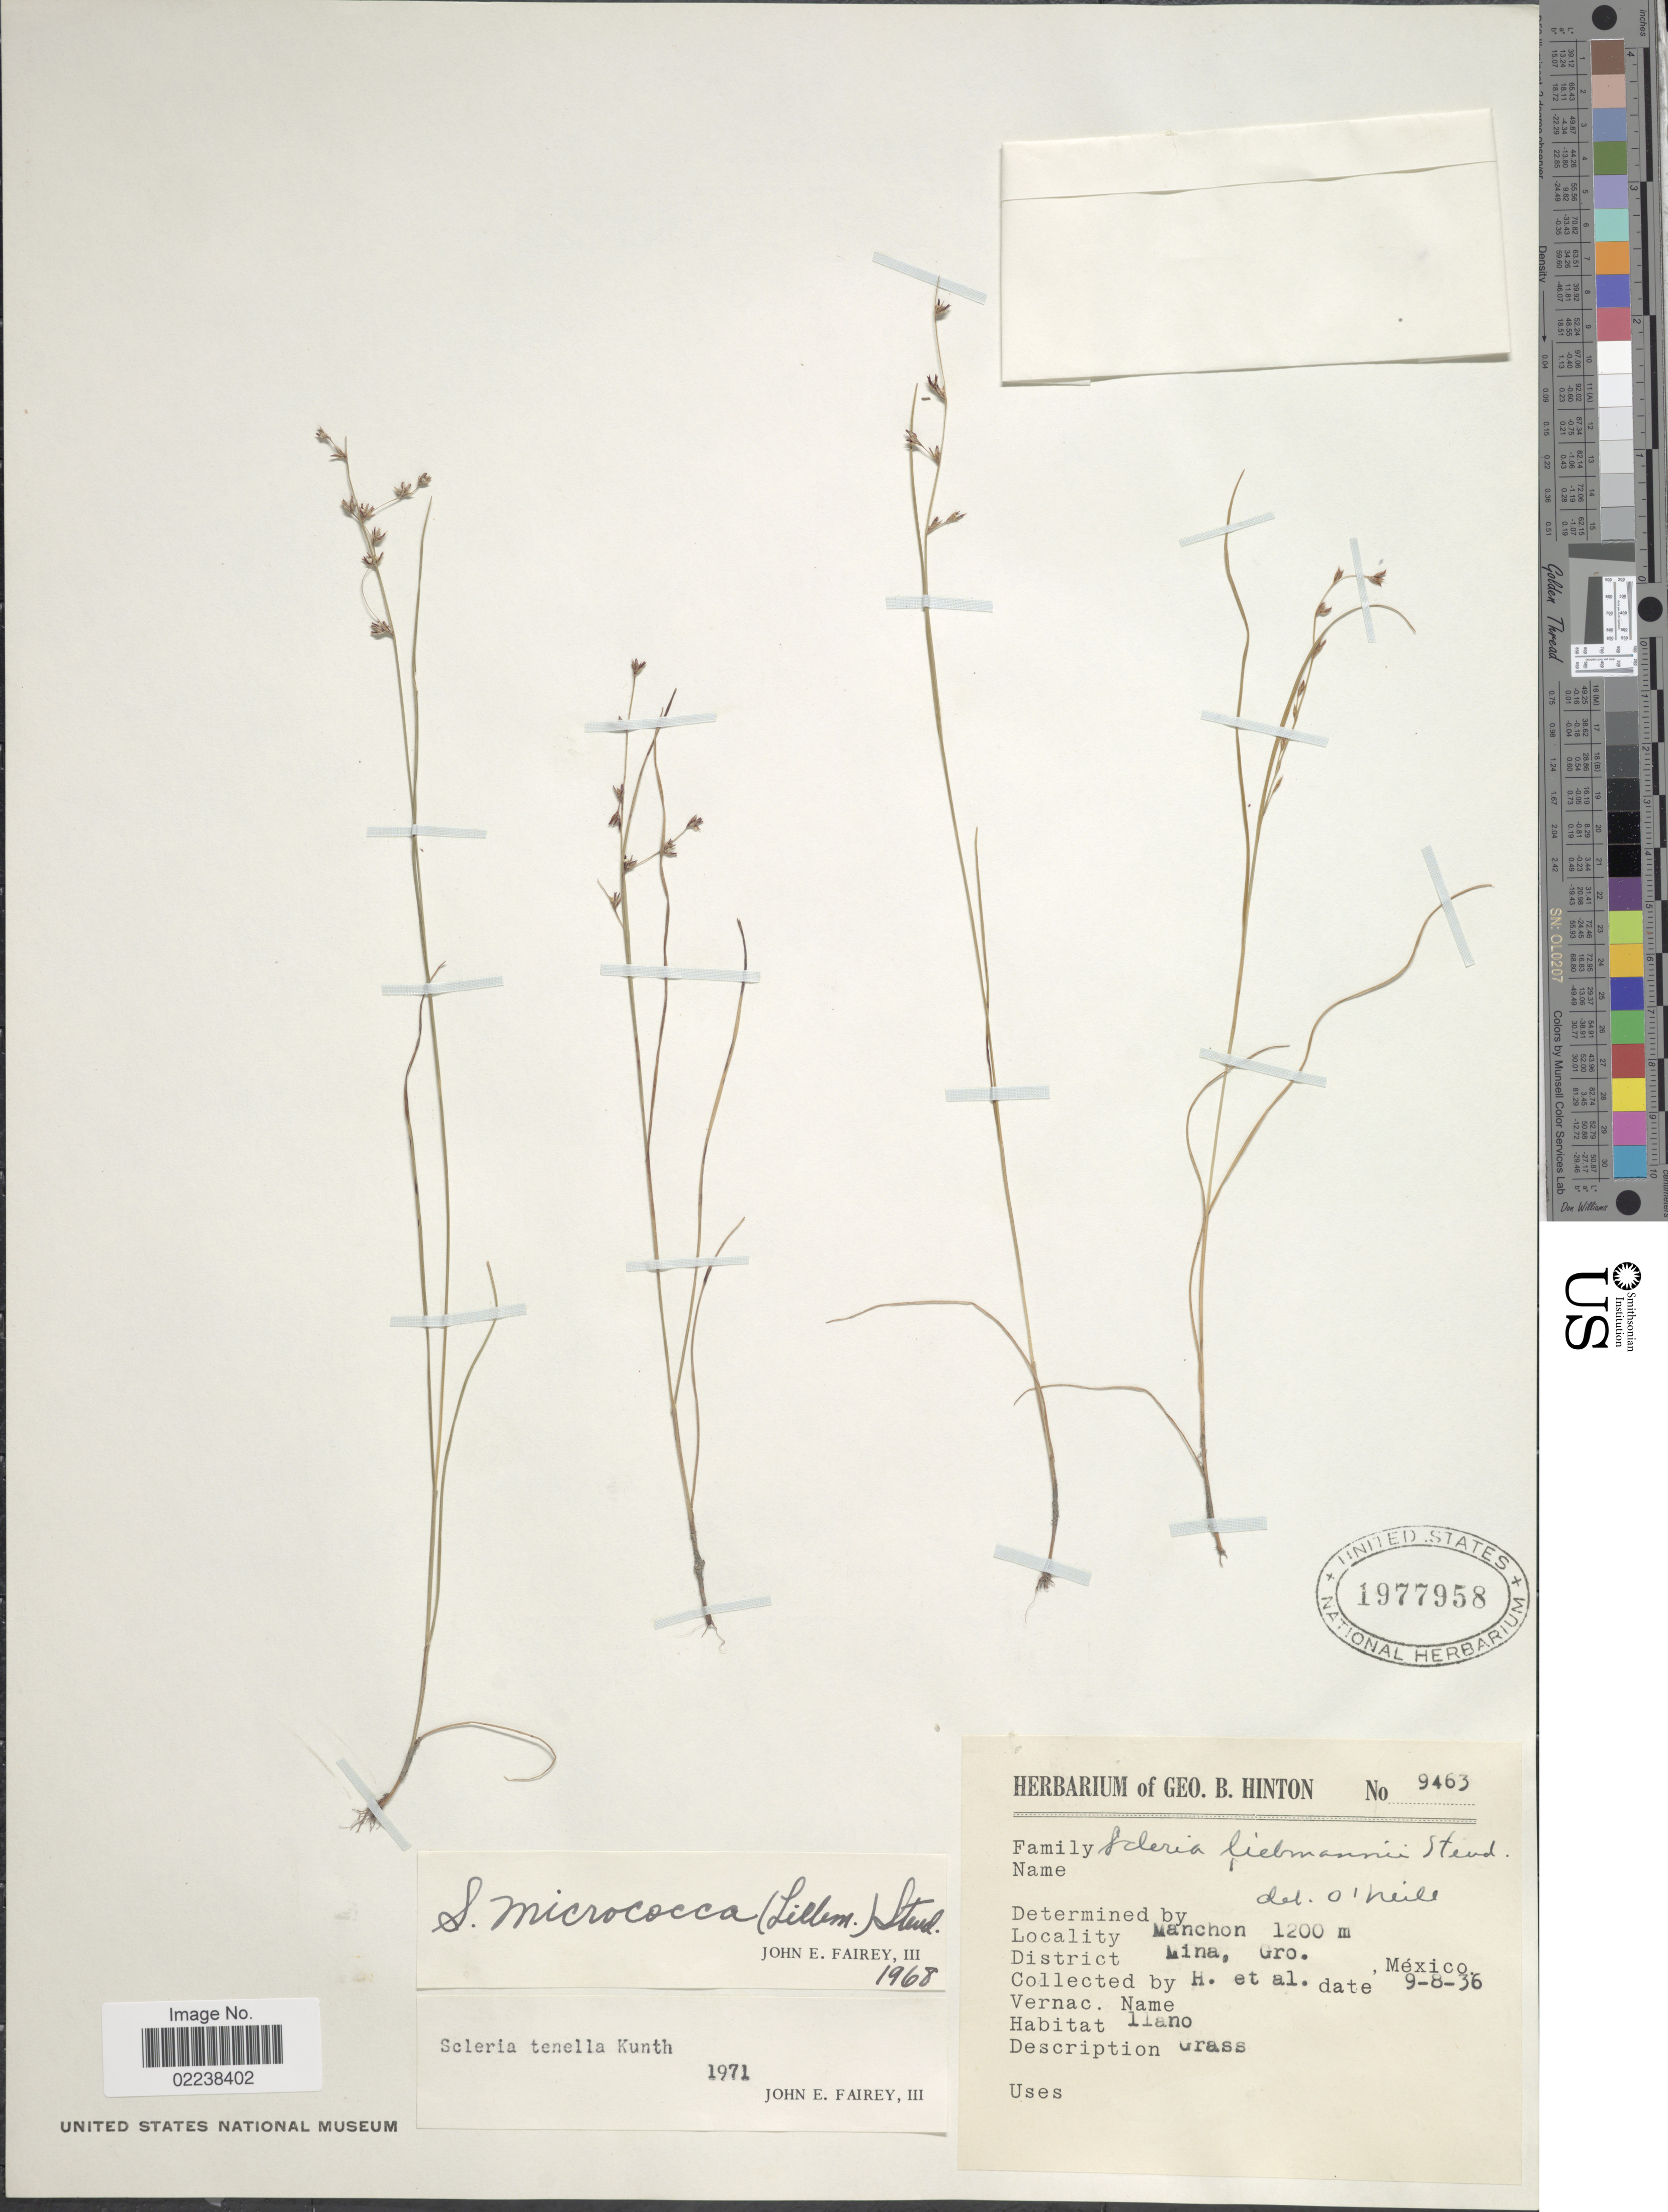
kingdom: Plantae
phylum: Tracheophyta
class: Liliopsida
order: Poales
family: Cyperaceae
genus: Scleria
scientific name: Scleria verticillata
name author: Muhl. ex Willd.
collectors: G. B. Hinton & et al.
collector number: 9463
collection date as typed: Transcribed d/m/y: 8/9/36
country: Mexico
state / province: Guerrero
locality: Manchon, Mina, Gro. Mexico.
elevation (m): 1200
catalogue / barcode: US 1977958